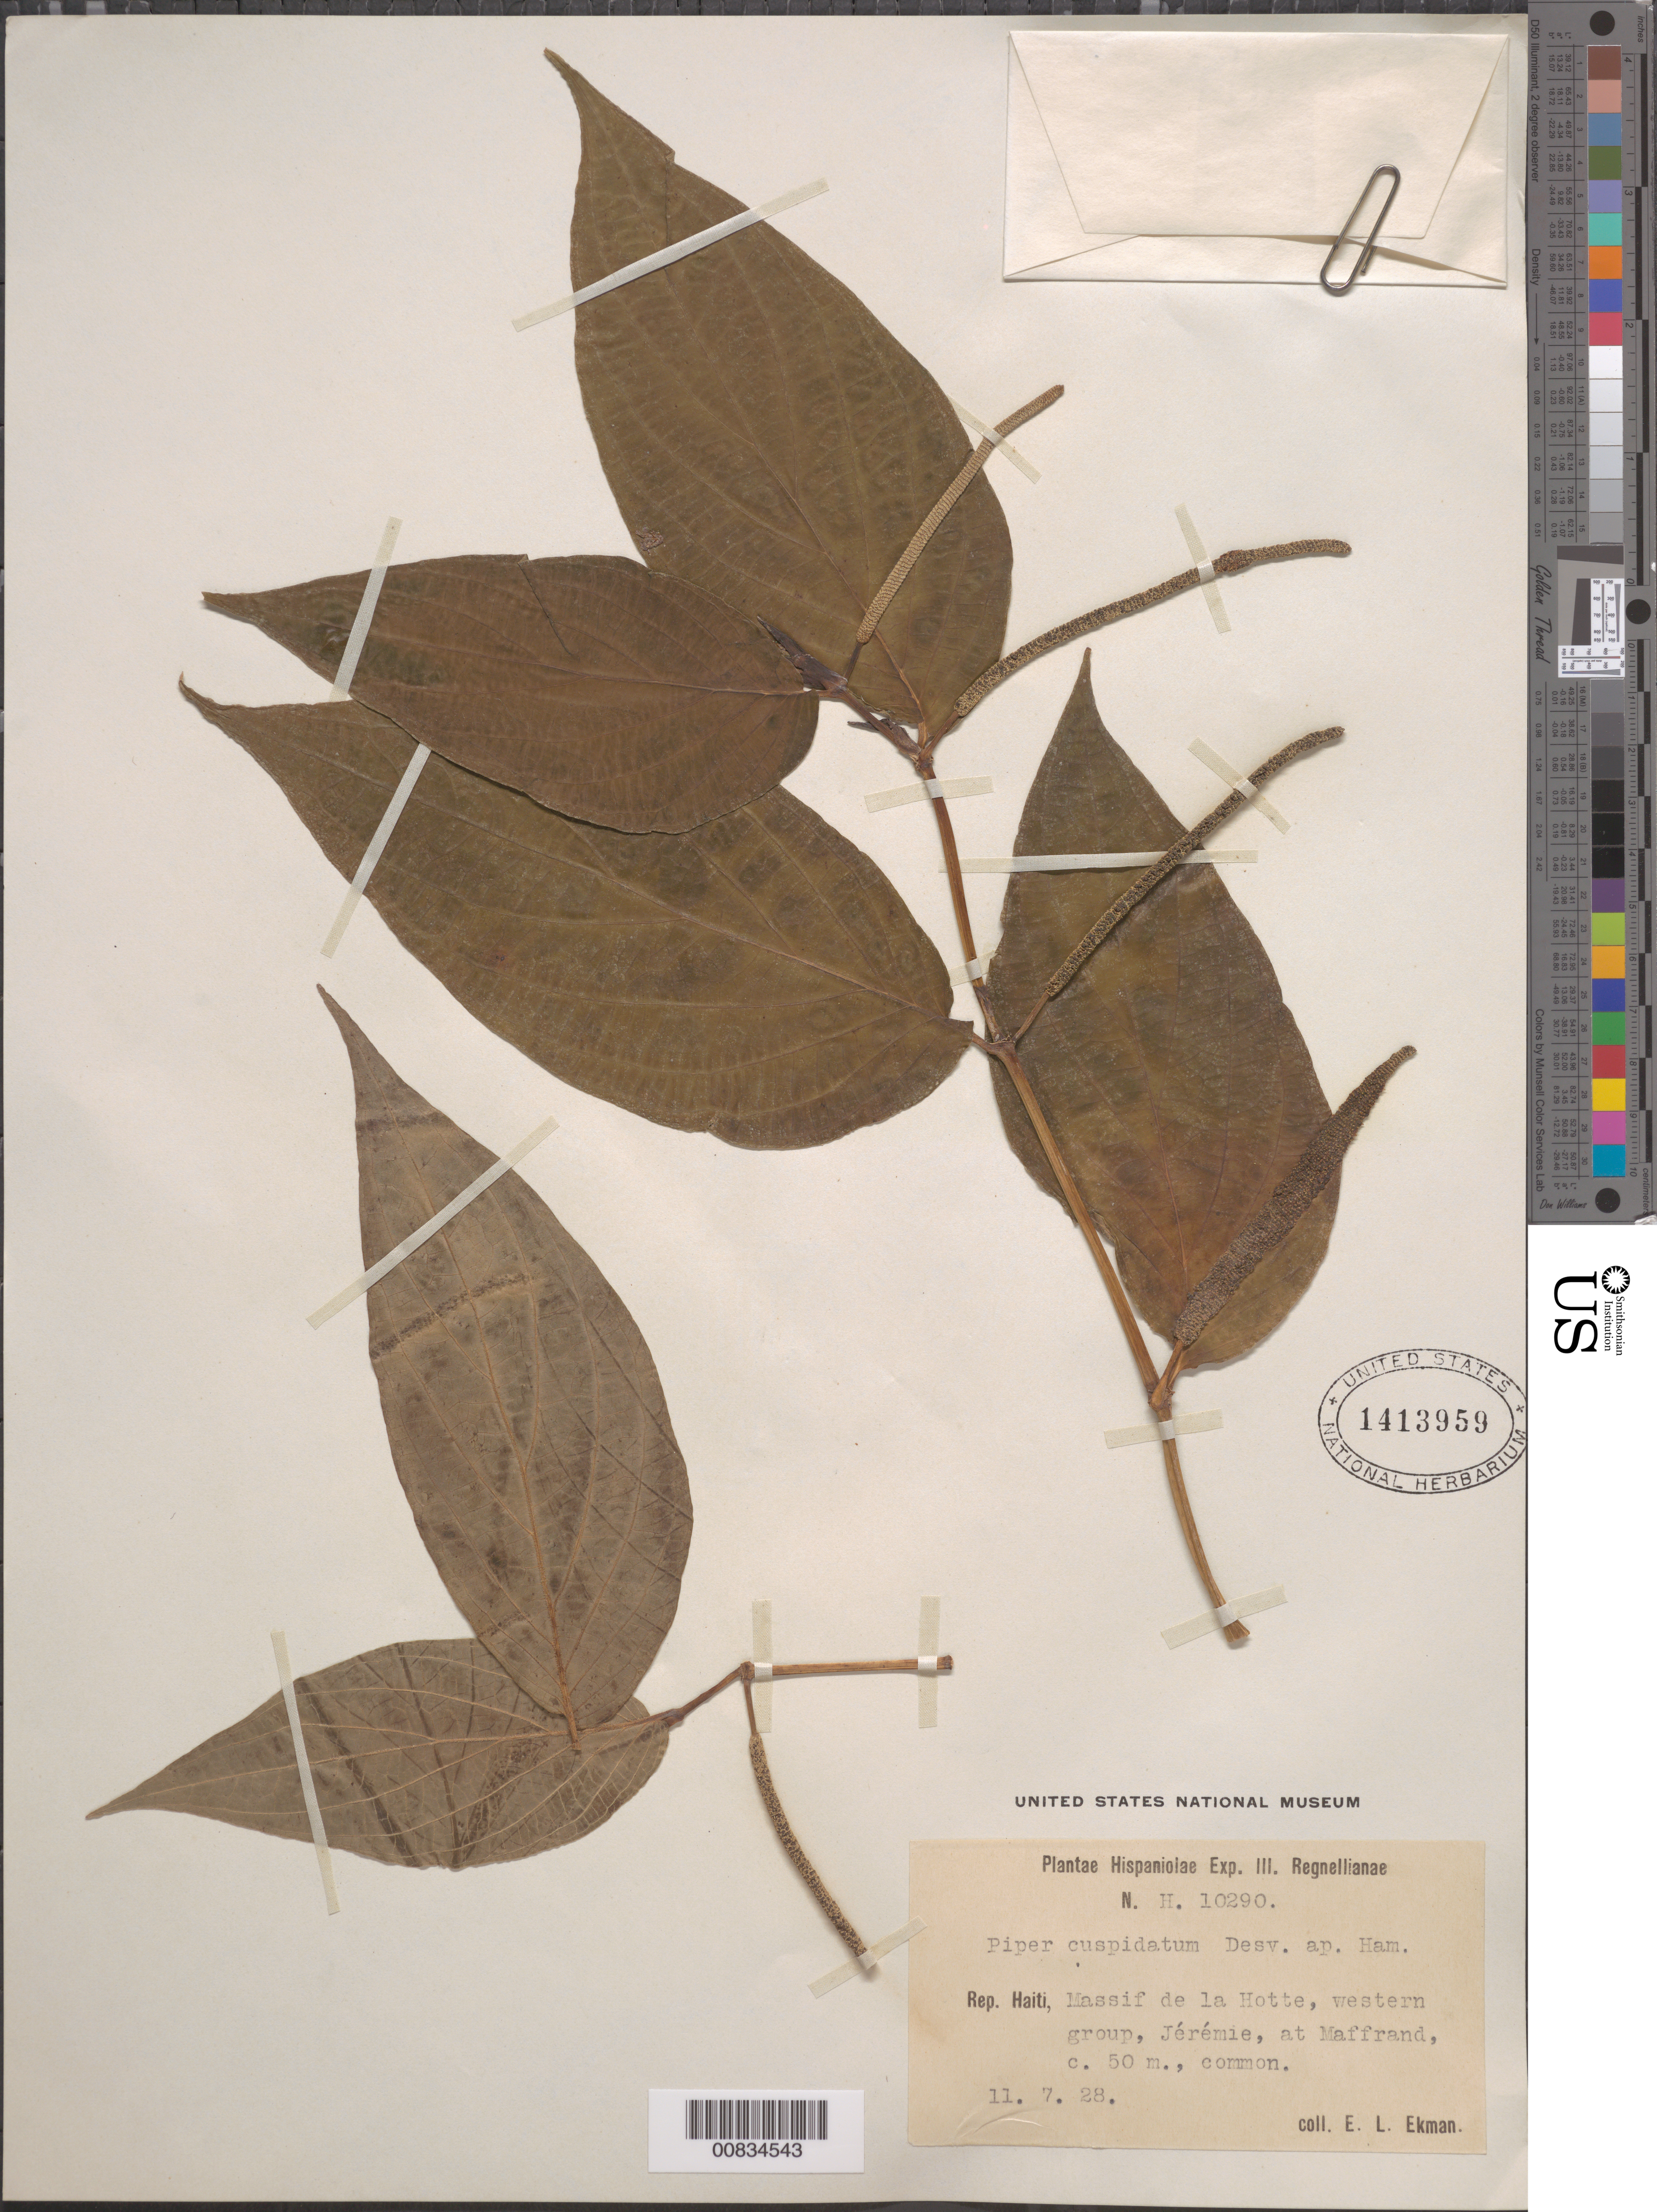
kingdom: Plantae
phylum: Tracheophyta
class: Magnoliopsida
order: Piperales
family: Piperaceae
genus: Piper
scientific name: Piper cuspidatum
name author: Desv. ex Ham.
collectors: E. L. Ekman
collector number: H 10290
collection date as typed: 11 Jul 1928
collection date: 1928-07-11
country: Haiti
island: Hispaniola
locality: Massif de la Hotte, western group, Jérémie, at Maffrand.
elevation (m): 50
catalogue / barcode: US 1413959